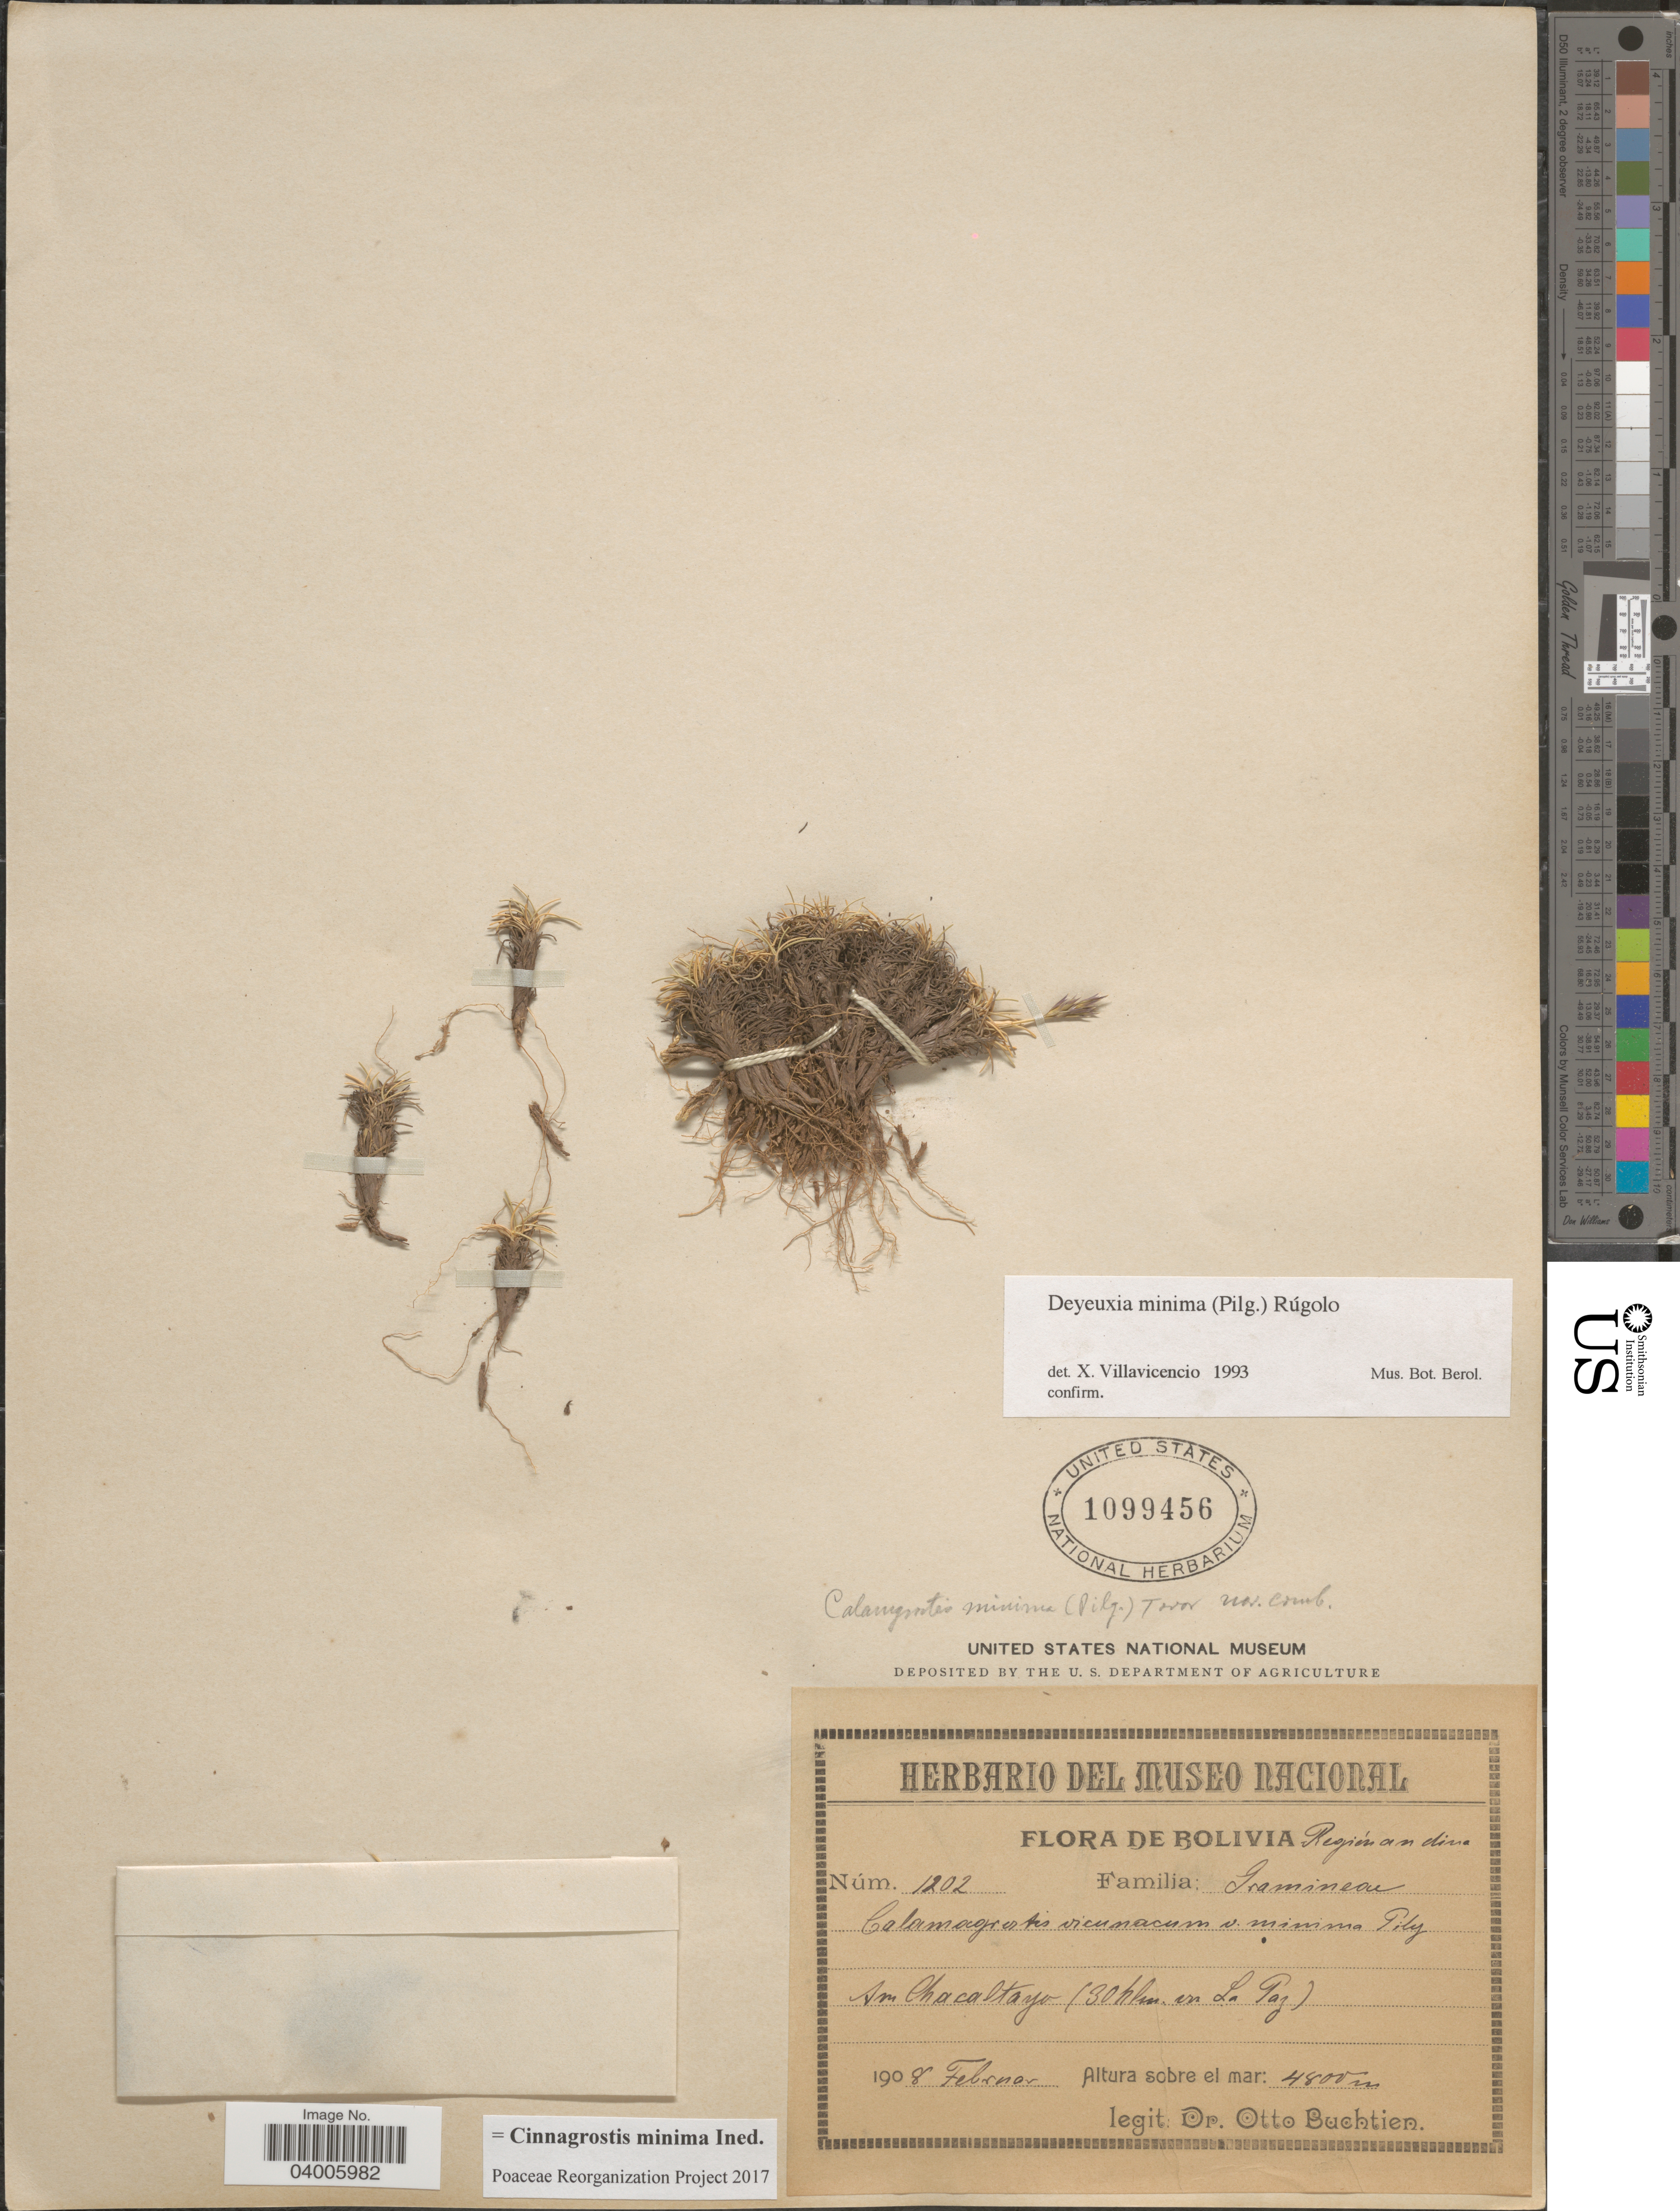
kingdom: Plantae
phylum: Tracheophyta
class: Liliopsida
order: Poales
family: Poaceae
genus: Cinnagrostis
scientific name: Cinnagrostis mollis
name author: (Pilg.) P.M. Peterson et al.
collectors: O. Buchtien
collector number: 1202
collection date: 1908-02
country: Bolivia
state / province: La Paz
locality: Región andina. Am Chacaltayo (30 klm. von La Paz).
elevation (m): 4800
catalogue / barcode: US 1099456